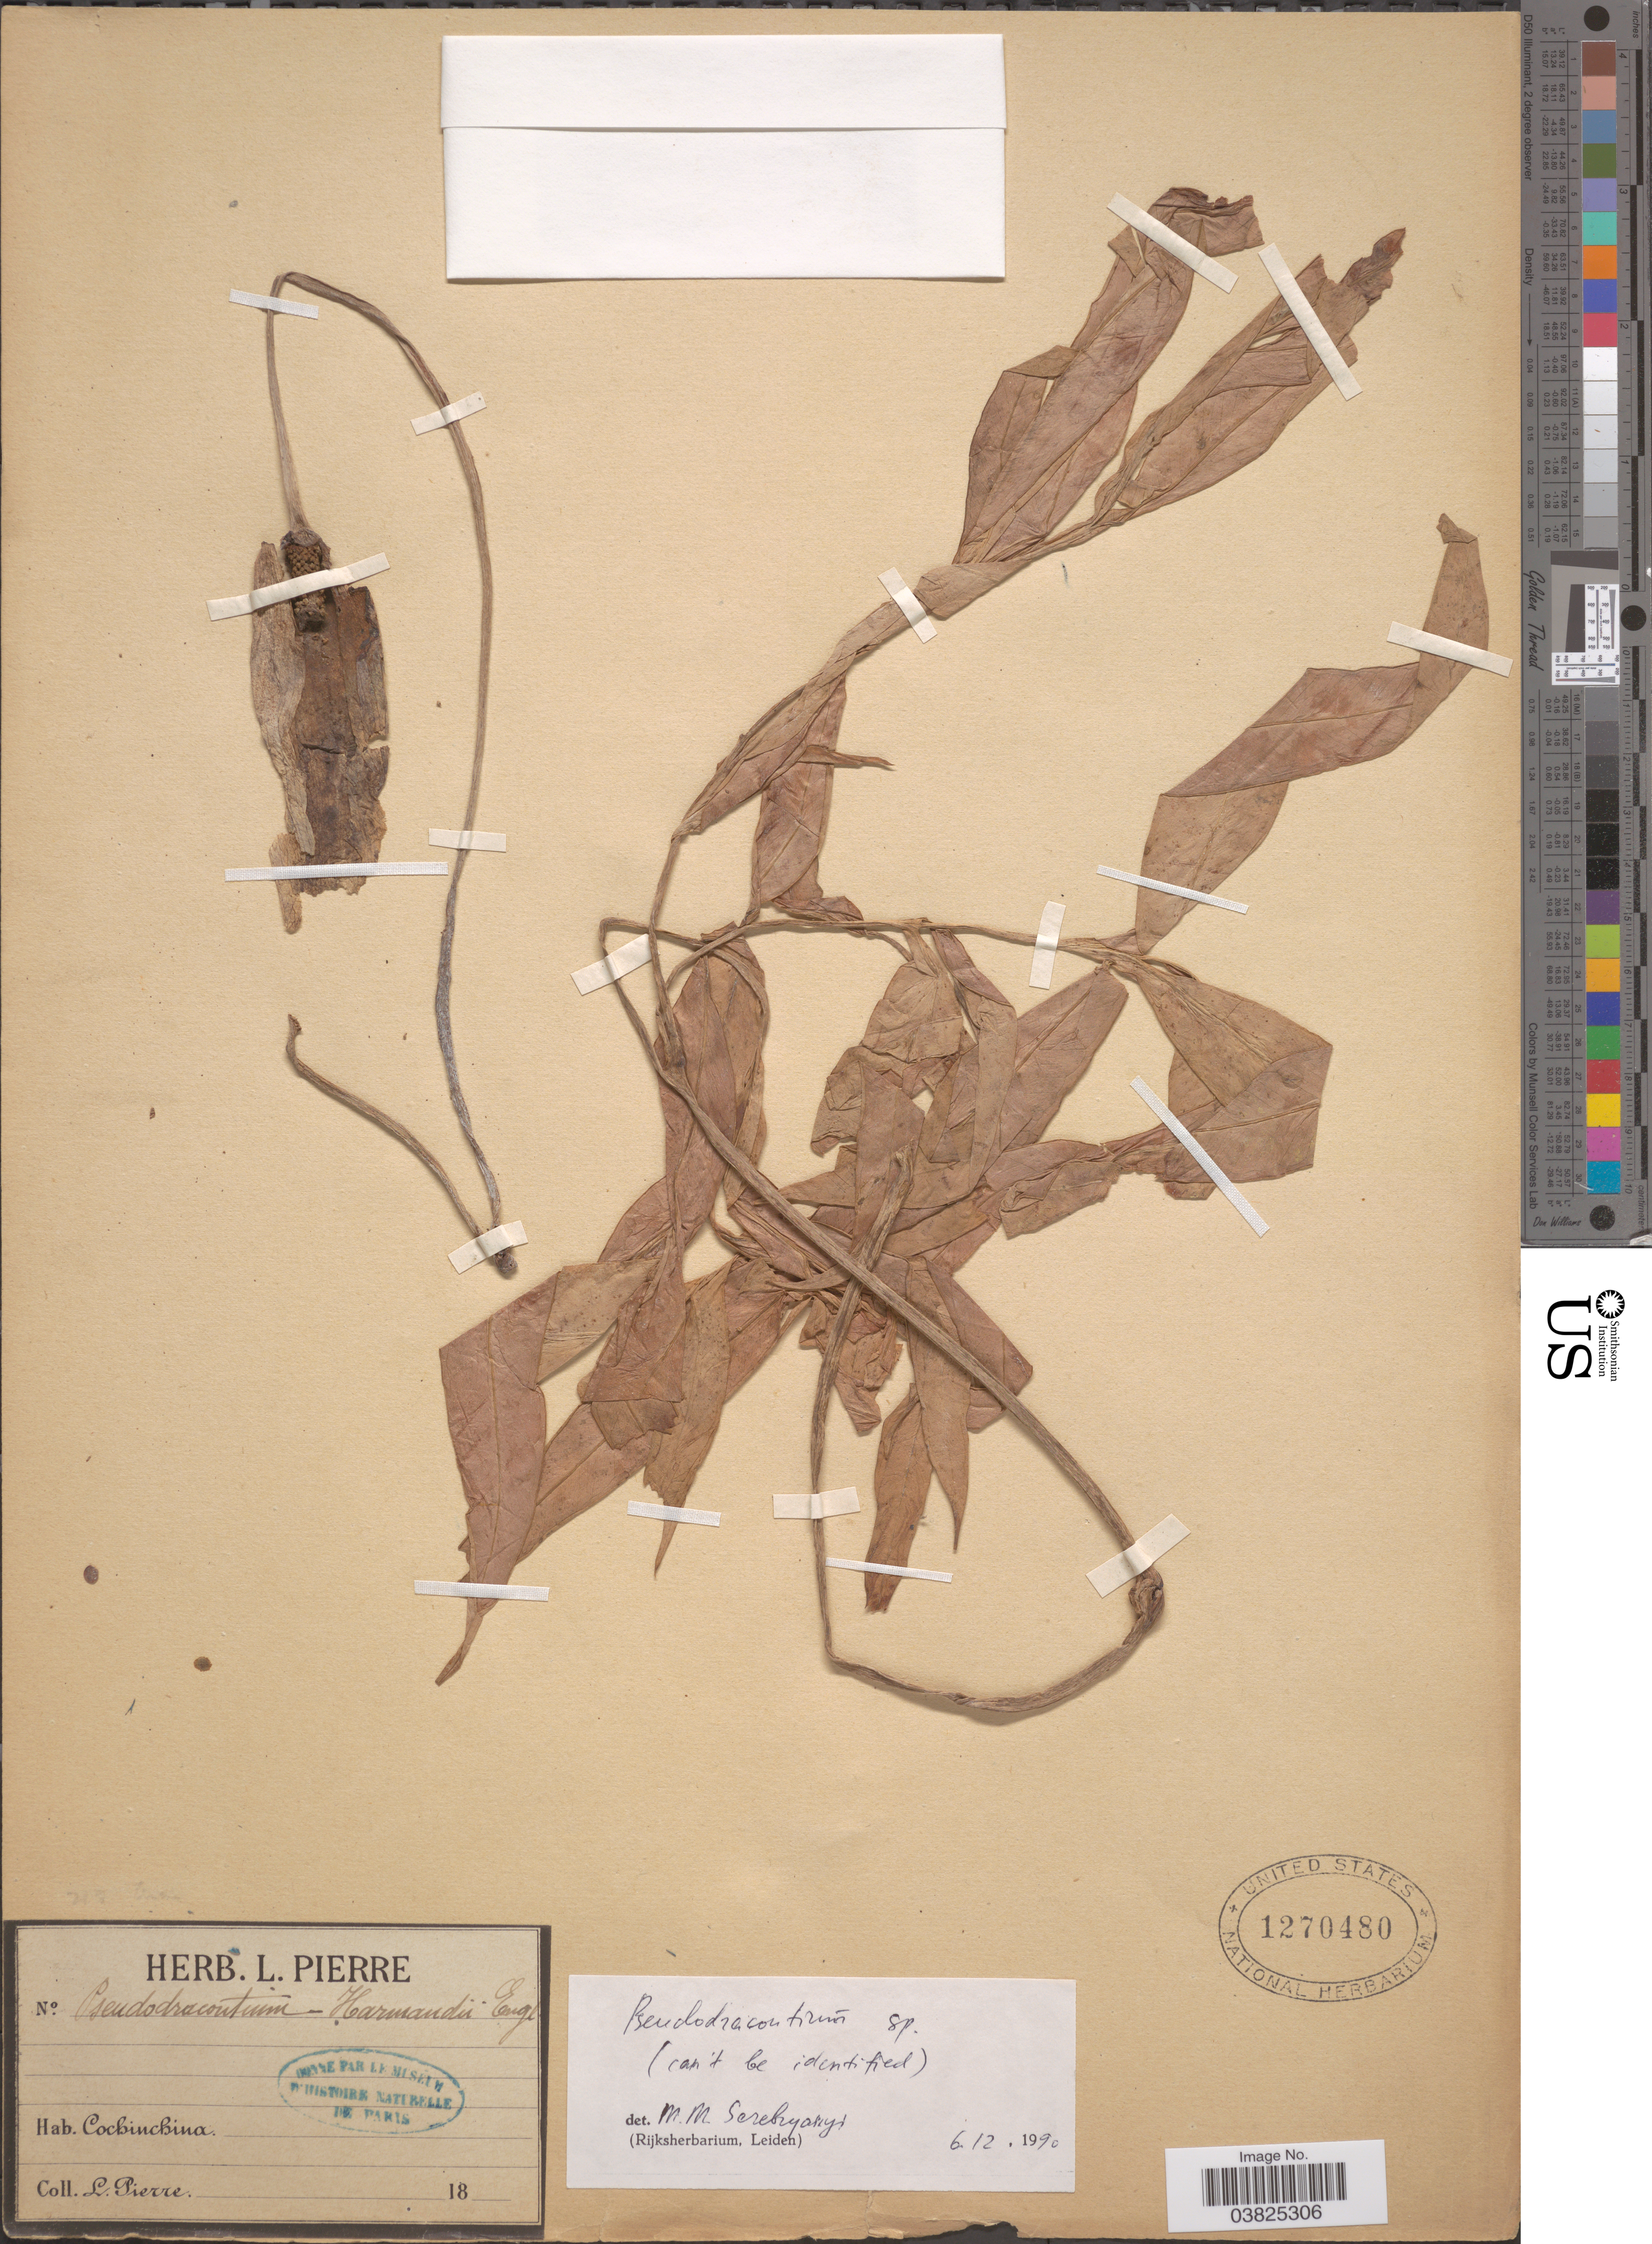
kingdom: Plantae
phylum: Tracheophyta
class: Liliopsida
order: Alismatales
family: Araceae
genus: Amorphophallus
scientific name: Amorphophallus sp.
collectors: L. Pierre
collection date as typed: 18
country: Vietnam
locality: Cochinchina.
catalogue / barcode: US 1270480